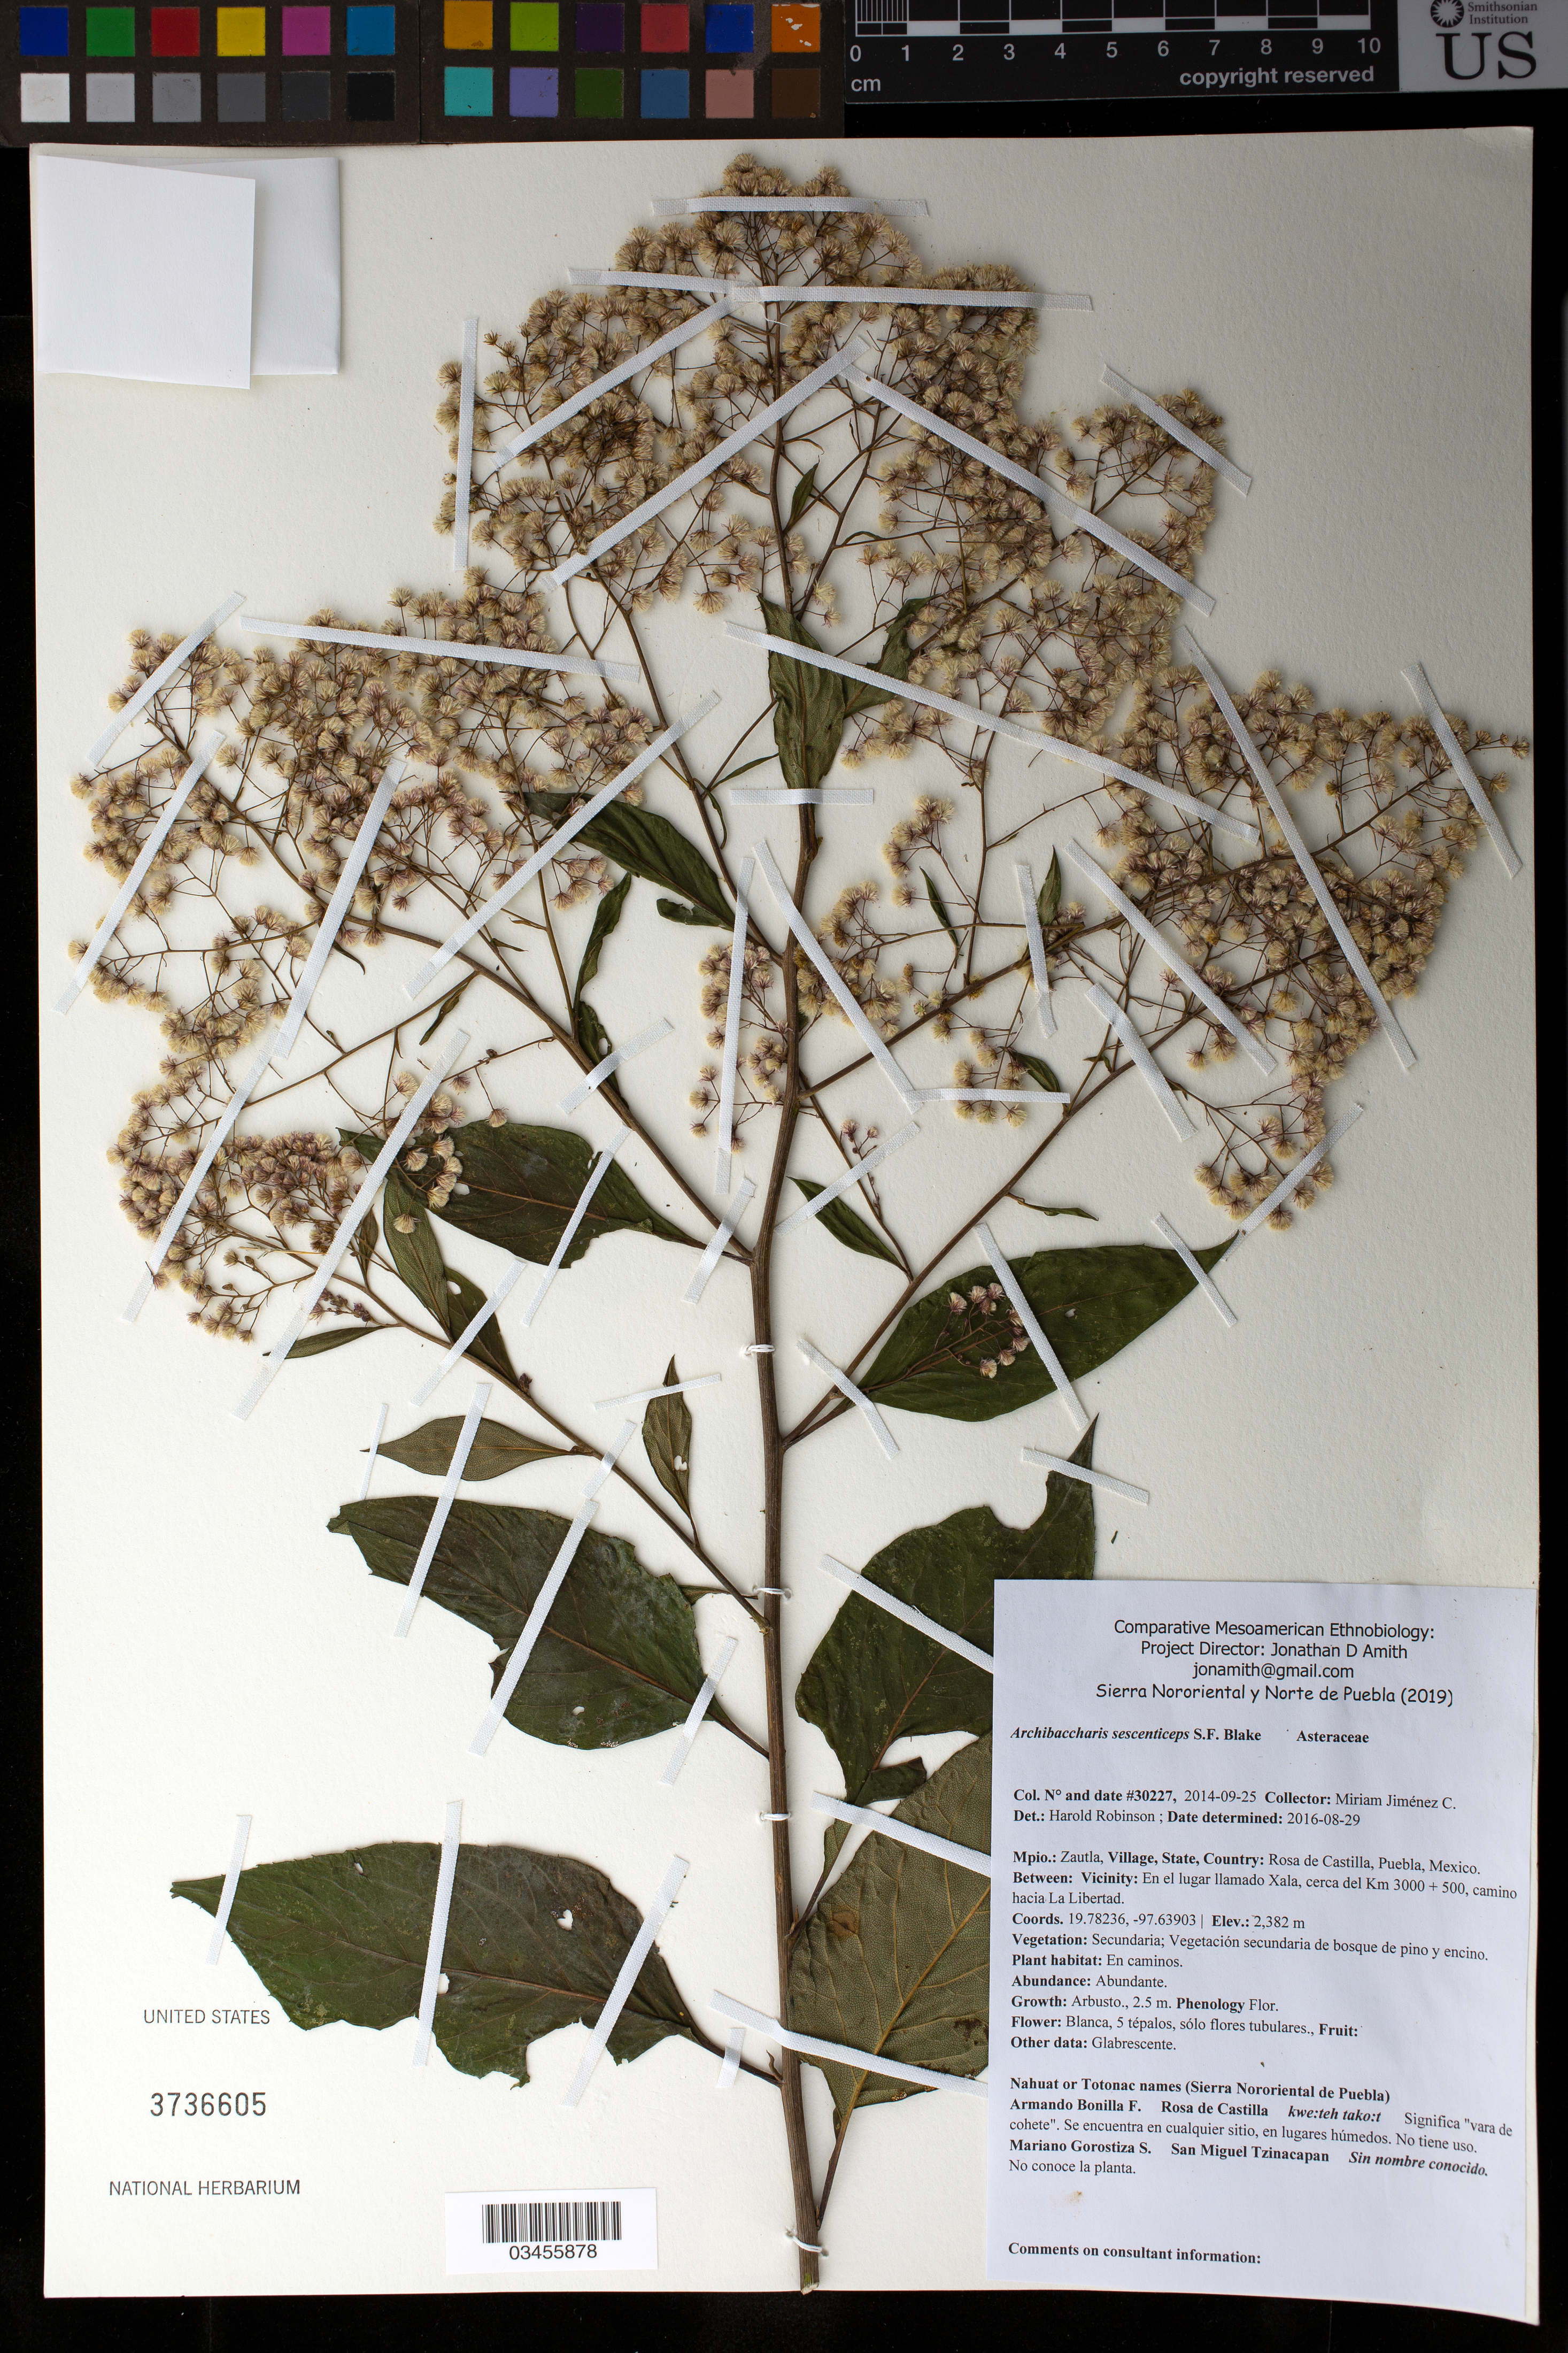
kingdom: Plantae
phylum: Tracheophyta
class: Magnoliopsida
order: Asterales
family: Asteraceae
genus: Archibaccharis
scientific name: Archibaccharis asperifolia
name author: (Benth.) S.F. Blake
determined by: Robinson, Harold E., (US)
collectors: M. Jiménez Chimil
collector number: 30227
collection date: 2014-09-25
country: México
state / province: Puebla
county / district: Zautla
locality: PUEBLO: Rosa de Castilla; LOCALIDAD EXACTA: En el lugar llamado Xala, cerca del Km 3000 + 500, camino hacia La Libertad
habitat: Vegetación secundaria de bosque de pino y encino; en caminos.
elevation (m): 2382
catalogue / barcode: US 3736605